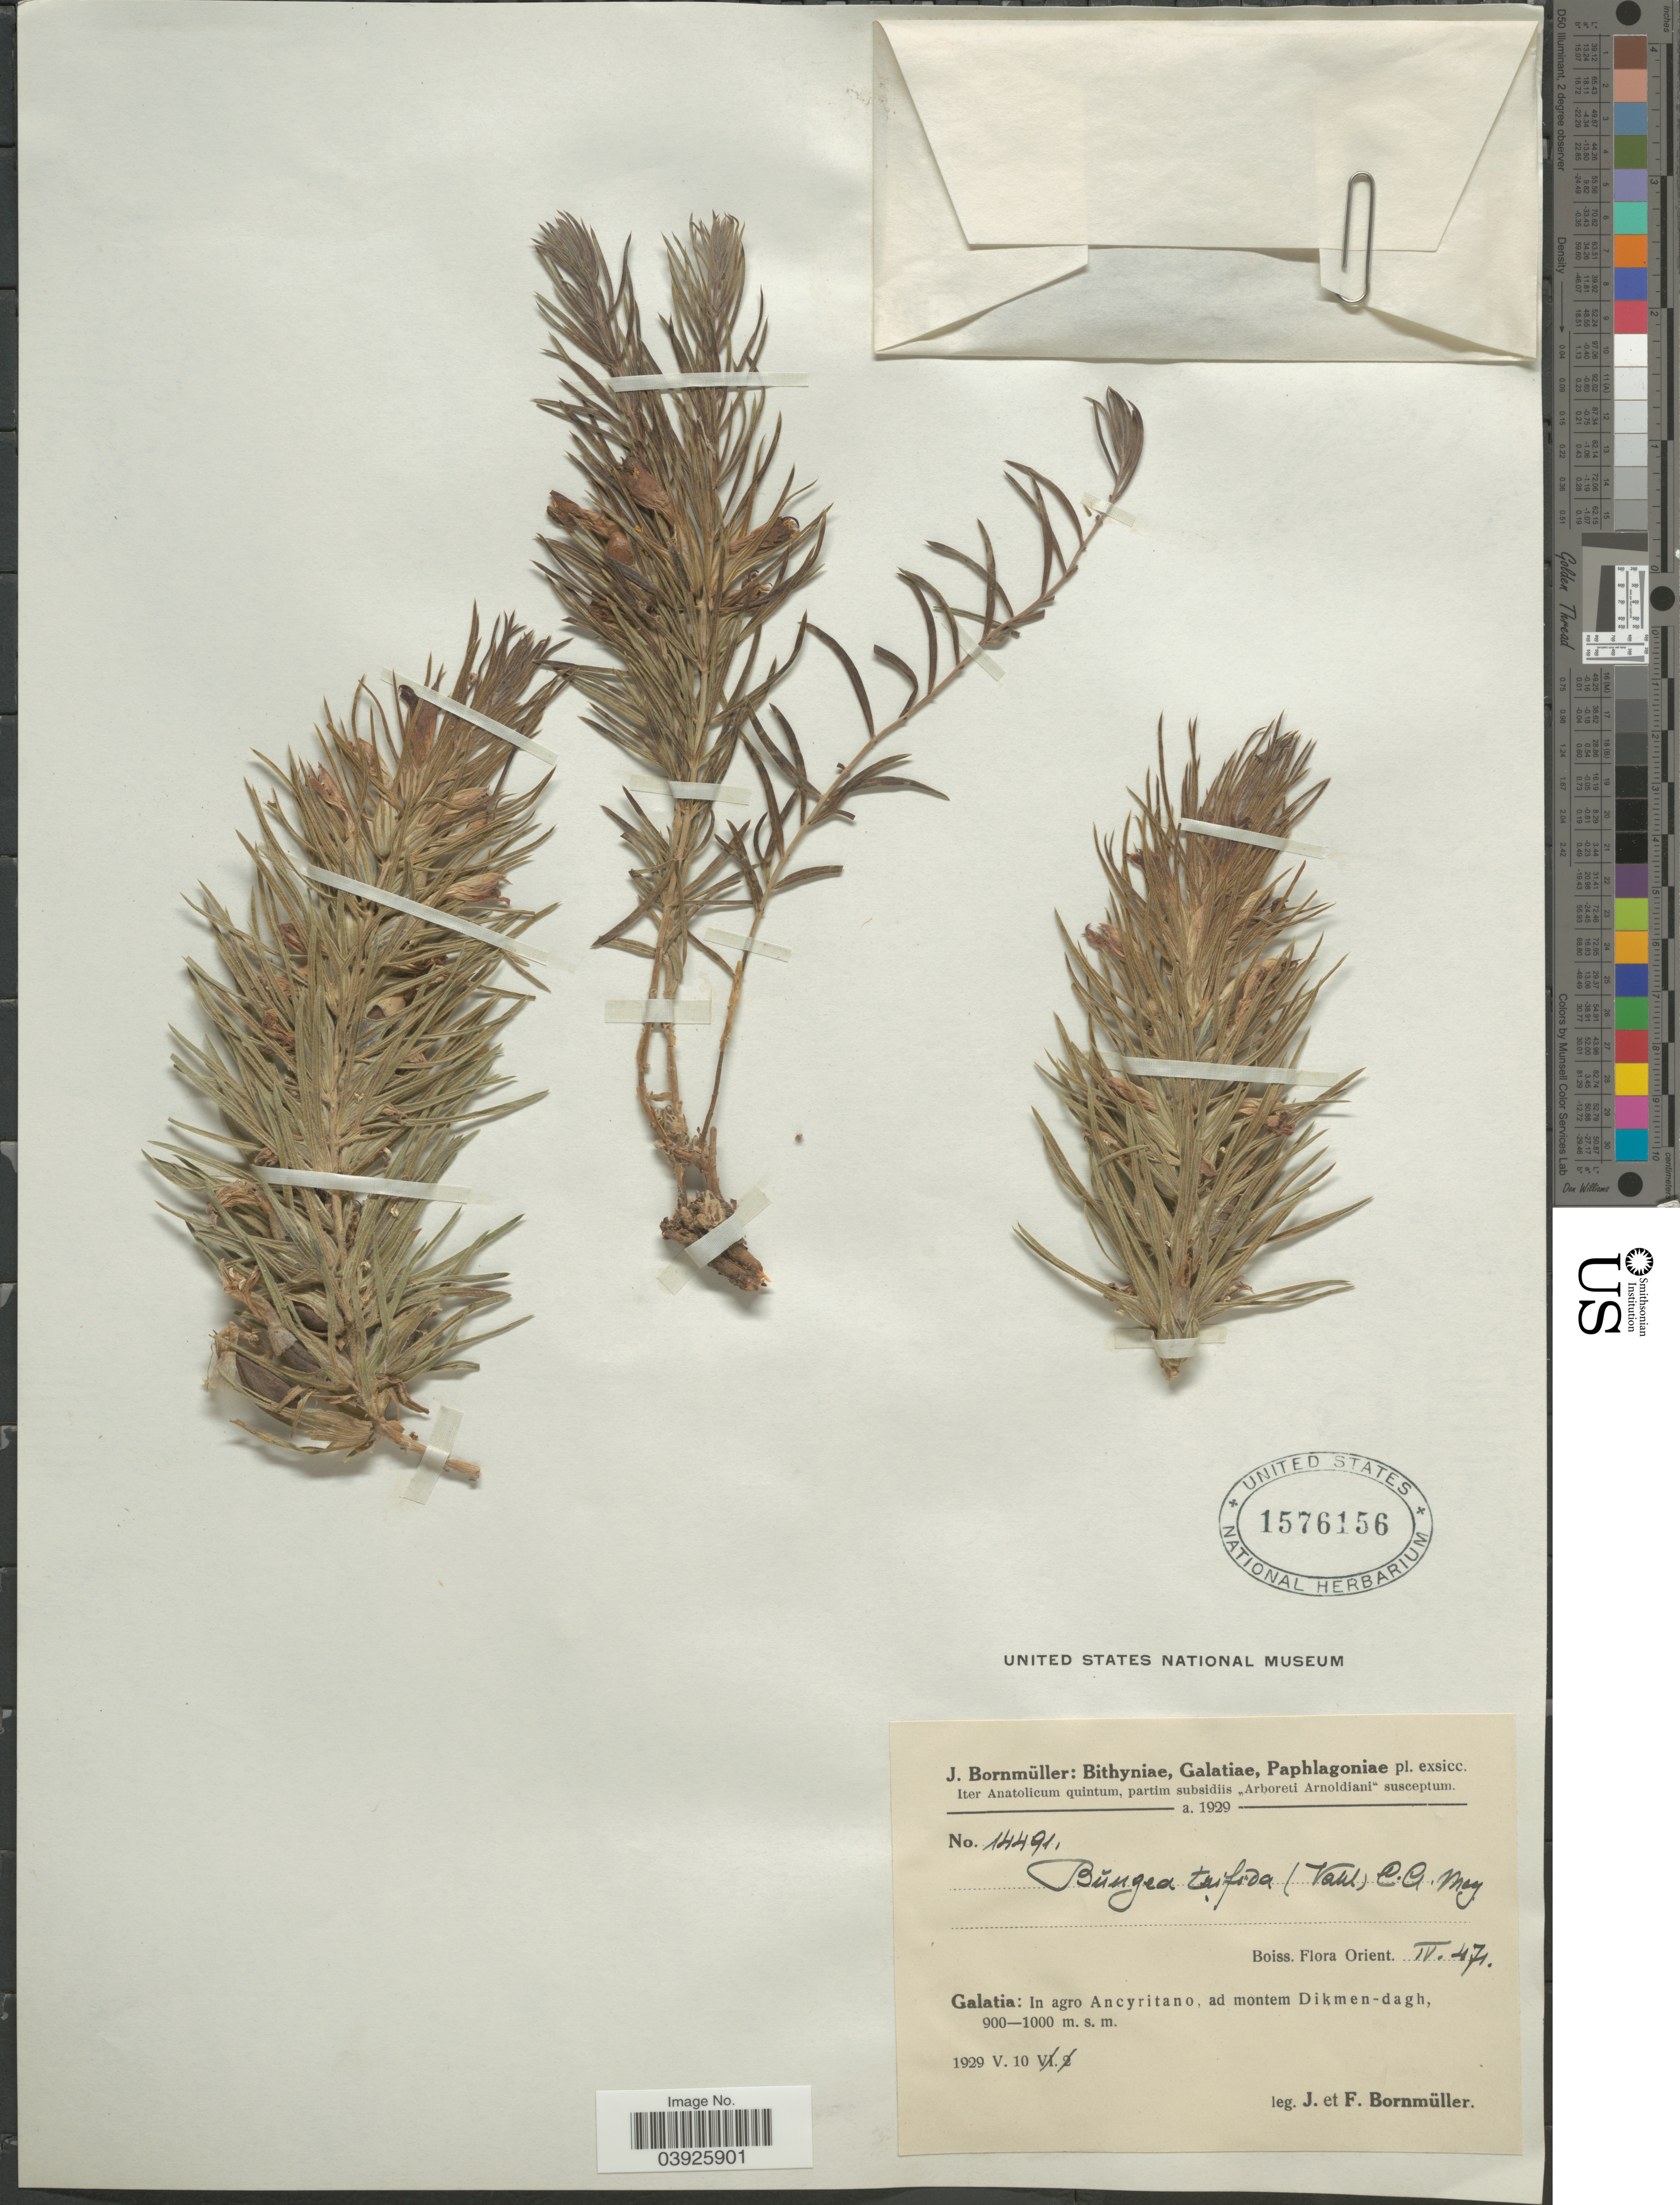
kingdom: Plantae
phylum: Tracheophyta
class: Magnoliopsida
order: Lamiales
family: Orobanchaceae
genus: Bungea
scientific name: Bungea trifida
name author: (Vahl) C.A. Mey.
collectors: J. Bornmüller & F. Bornmüller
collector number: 14491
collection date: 1929-05-10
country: Turkey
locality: Galatia: In agro Ancyritano, ad montem Dikmen-dagh.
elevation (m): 900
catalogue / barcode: US 1576156